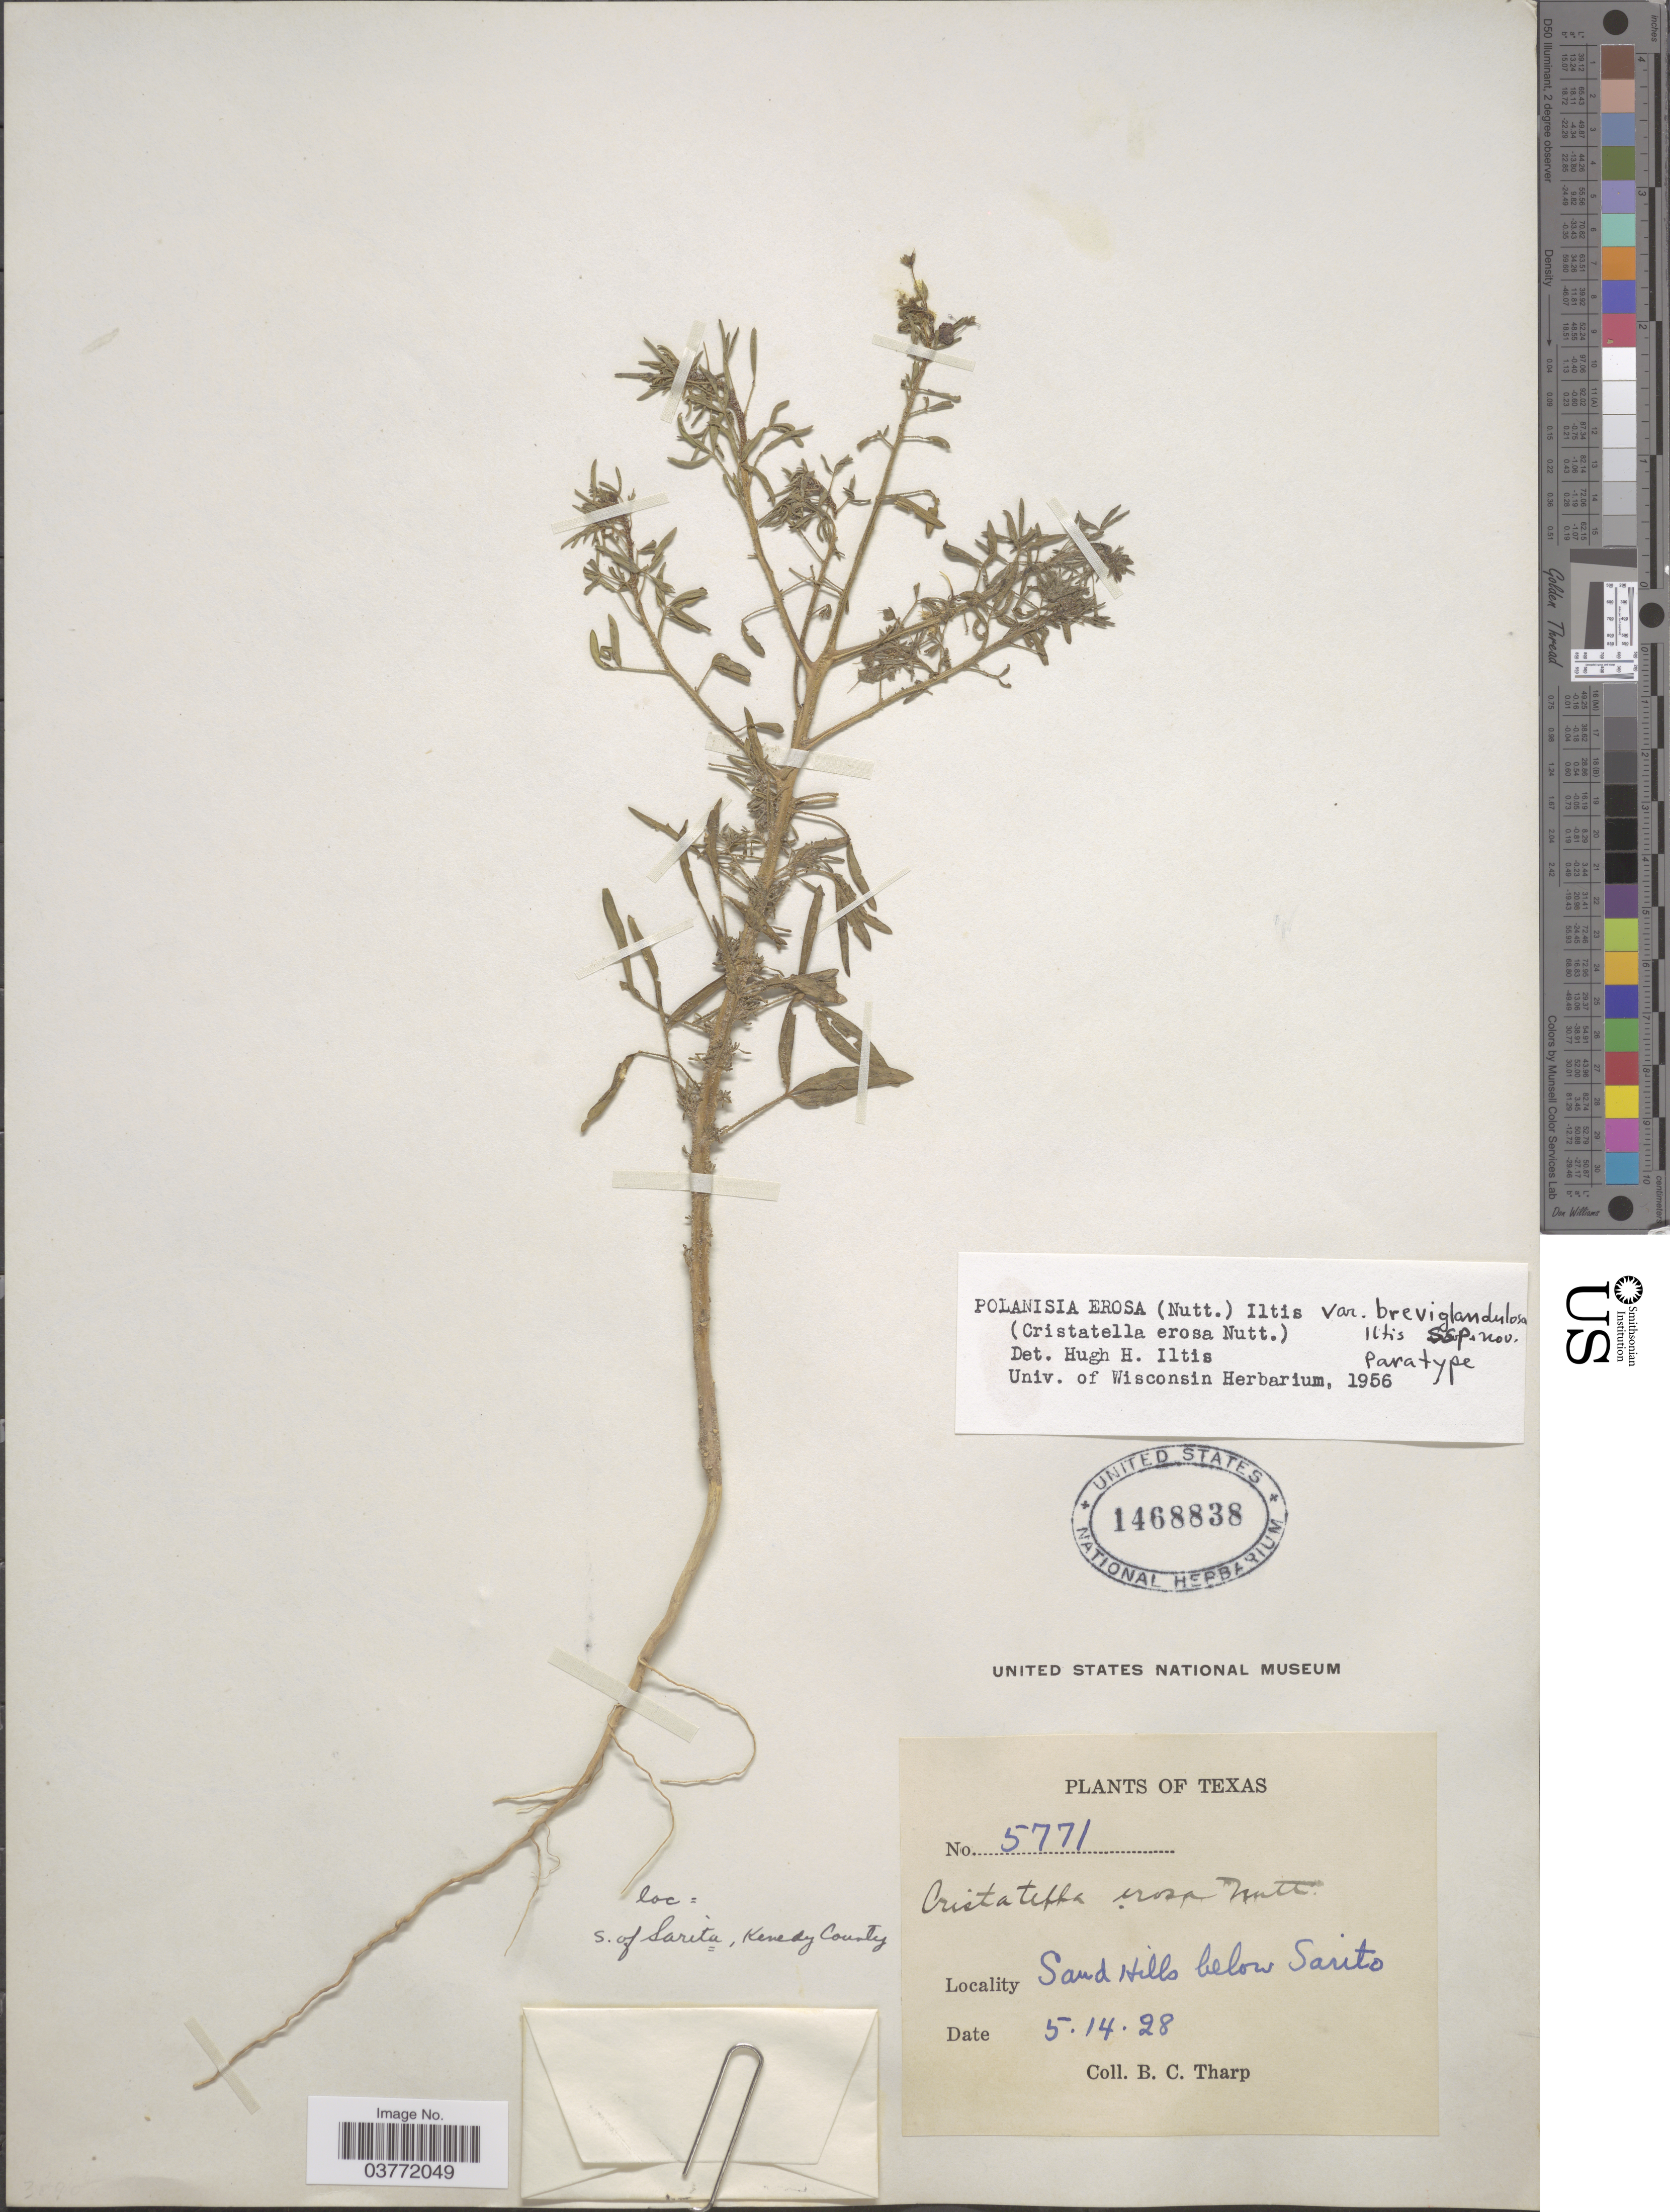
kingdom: Plantae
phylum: Tracheophyta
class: Magnoliopsida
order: Brassicales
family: Cleomaceae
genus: Polanisia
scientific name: Polanisia erosa subsp. breviglandulosa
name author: Iltis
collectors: B. C. Tharp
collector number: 5771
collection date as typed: Transcribed d/m/y: 14/5/28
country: United States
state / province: Texas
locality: Sand Hills below Sarito. S. of Sarito, Kenedy County.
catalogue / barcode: US 1468838